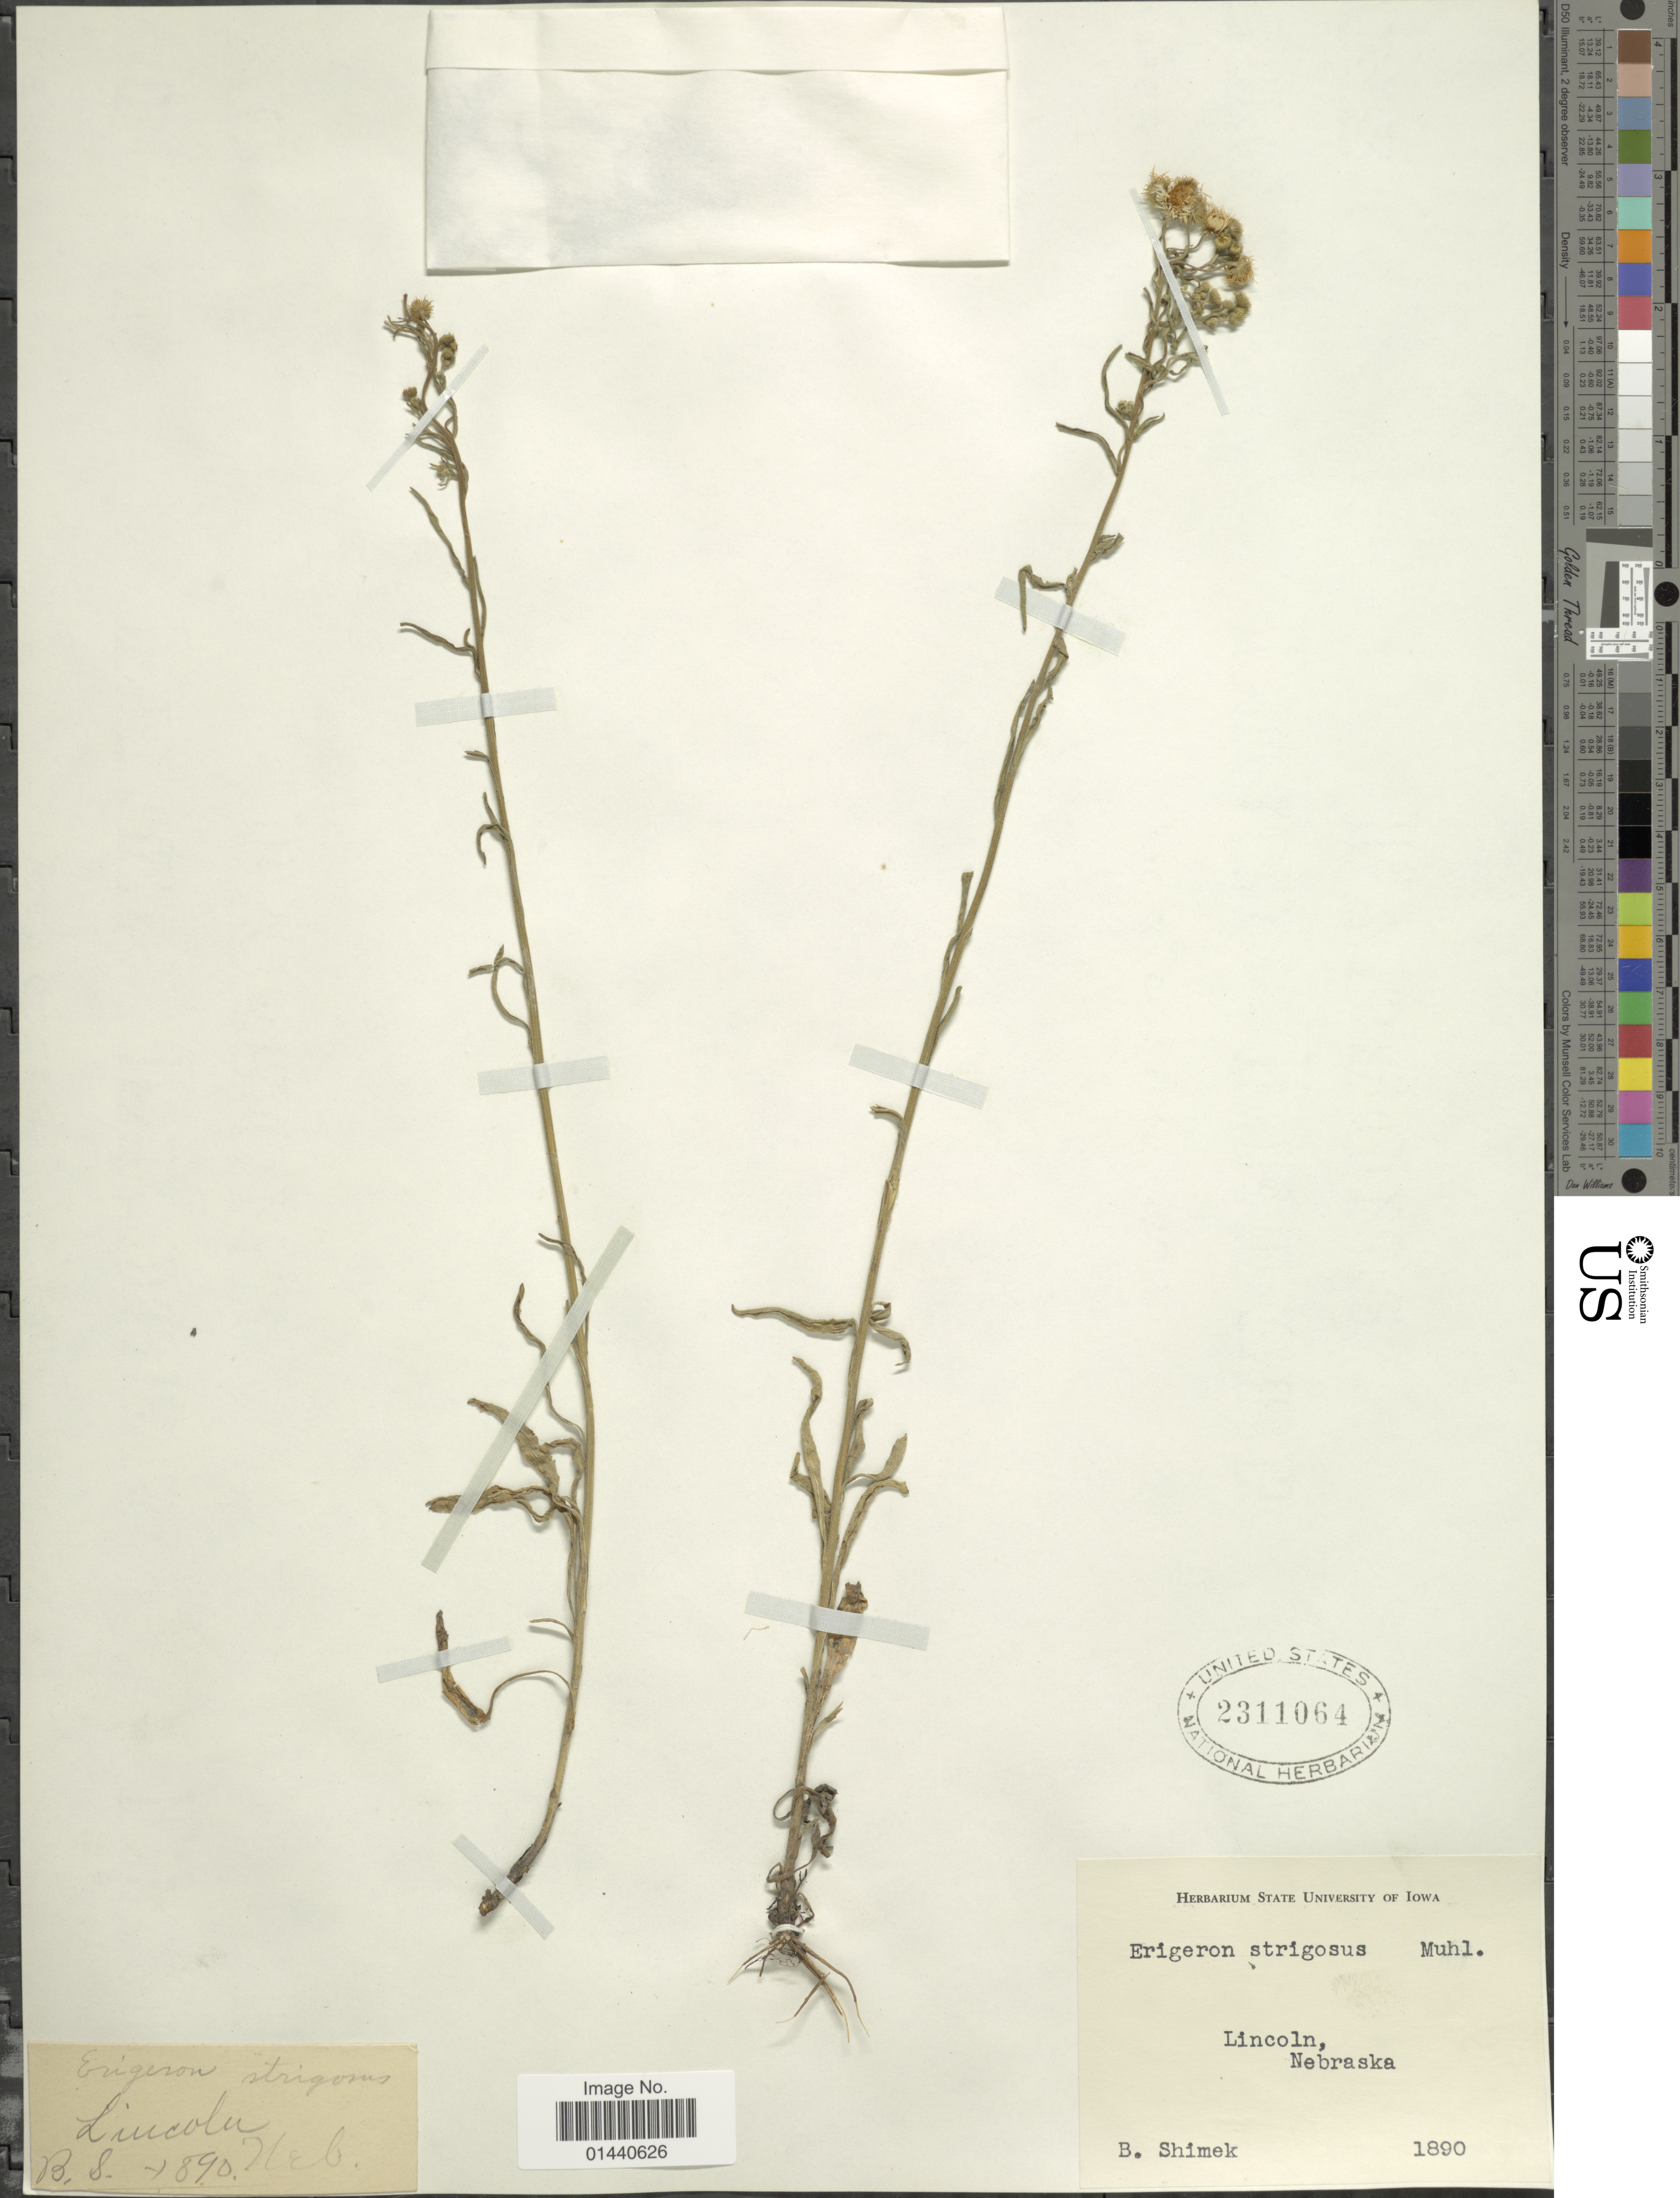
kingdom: Plantae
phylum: Tracheophyta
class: Magnoliopsida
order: Asterales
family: Asteraceae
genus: Erigeron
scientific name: Erigeron strigosus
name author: Muhl. ex Willd.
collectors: B. Shimek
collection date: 1890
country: United States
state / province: Nebraska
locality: Lincoln.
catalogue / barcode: US 2311064